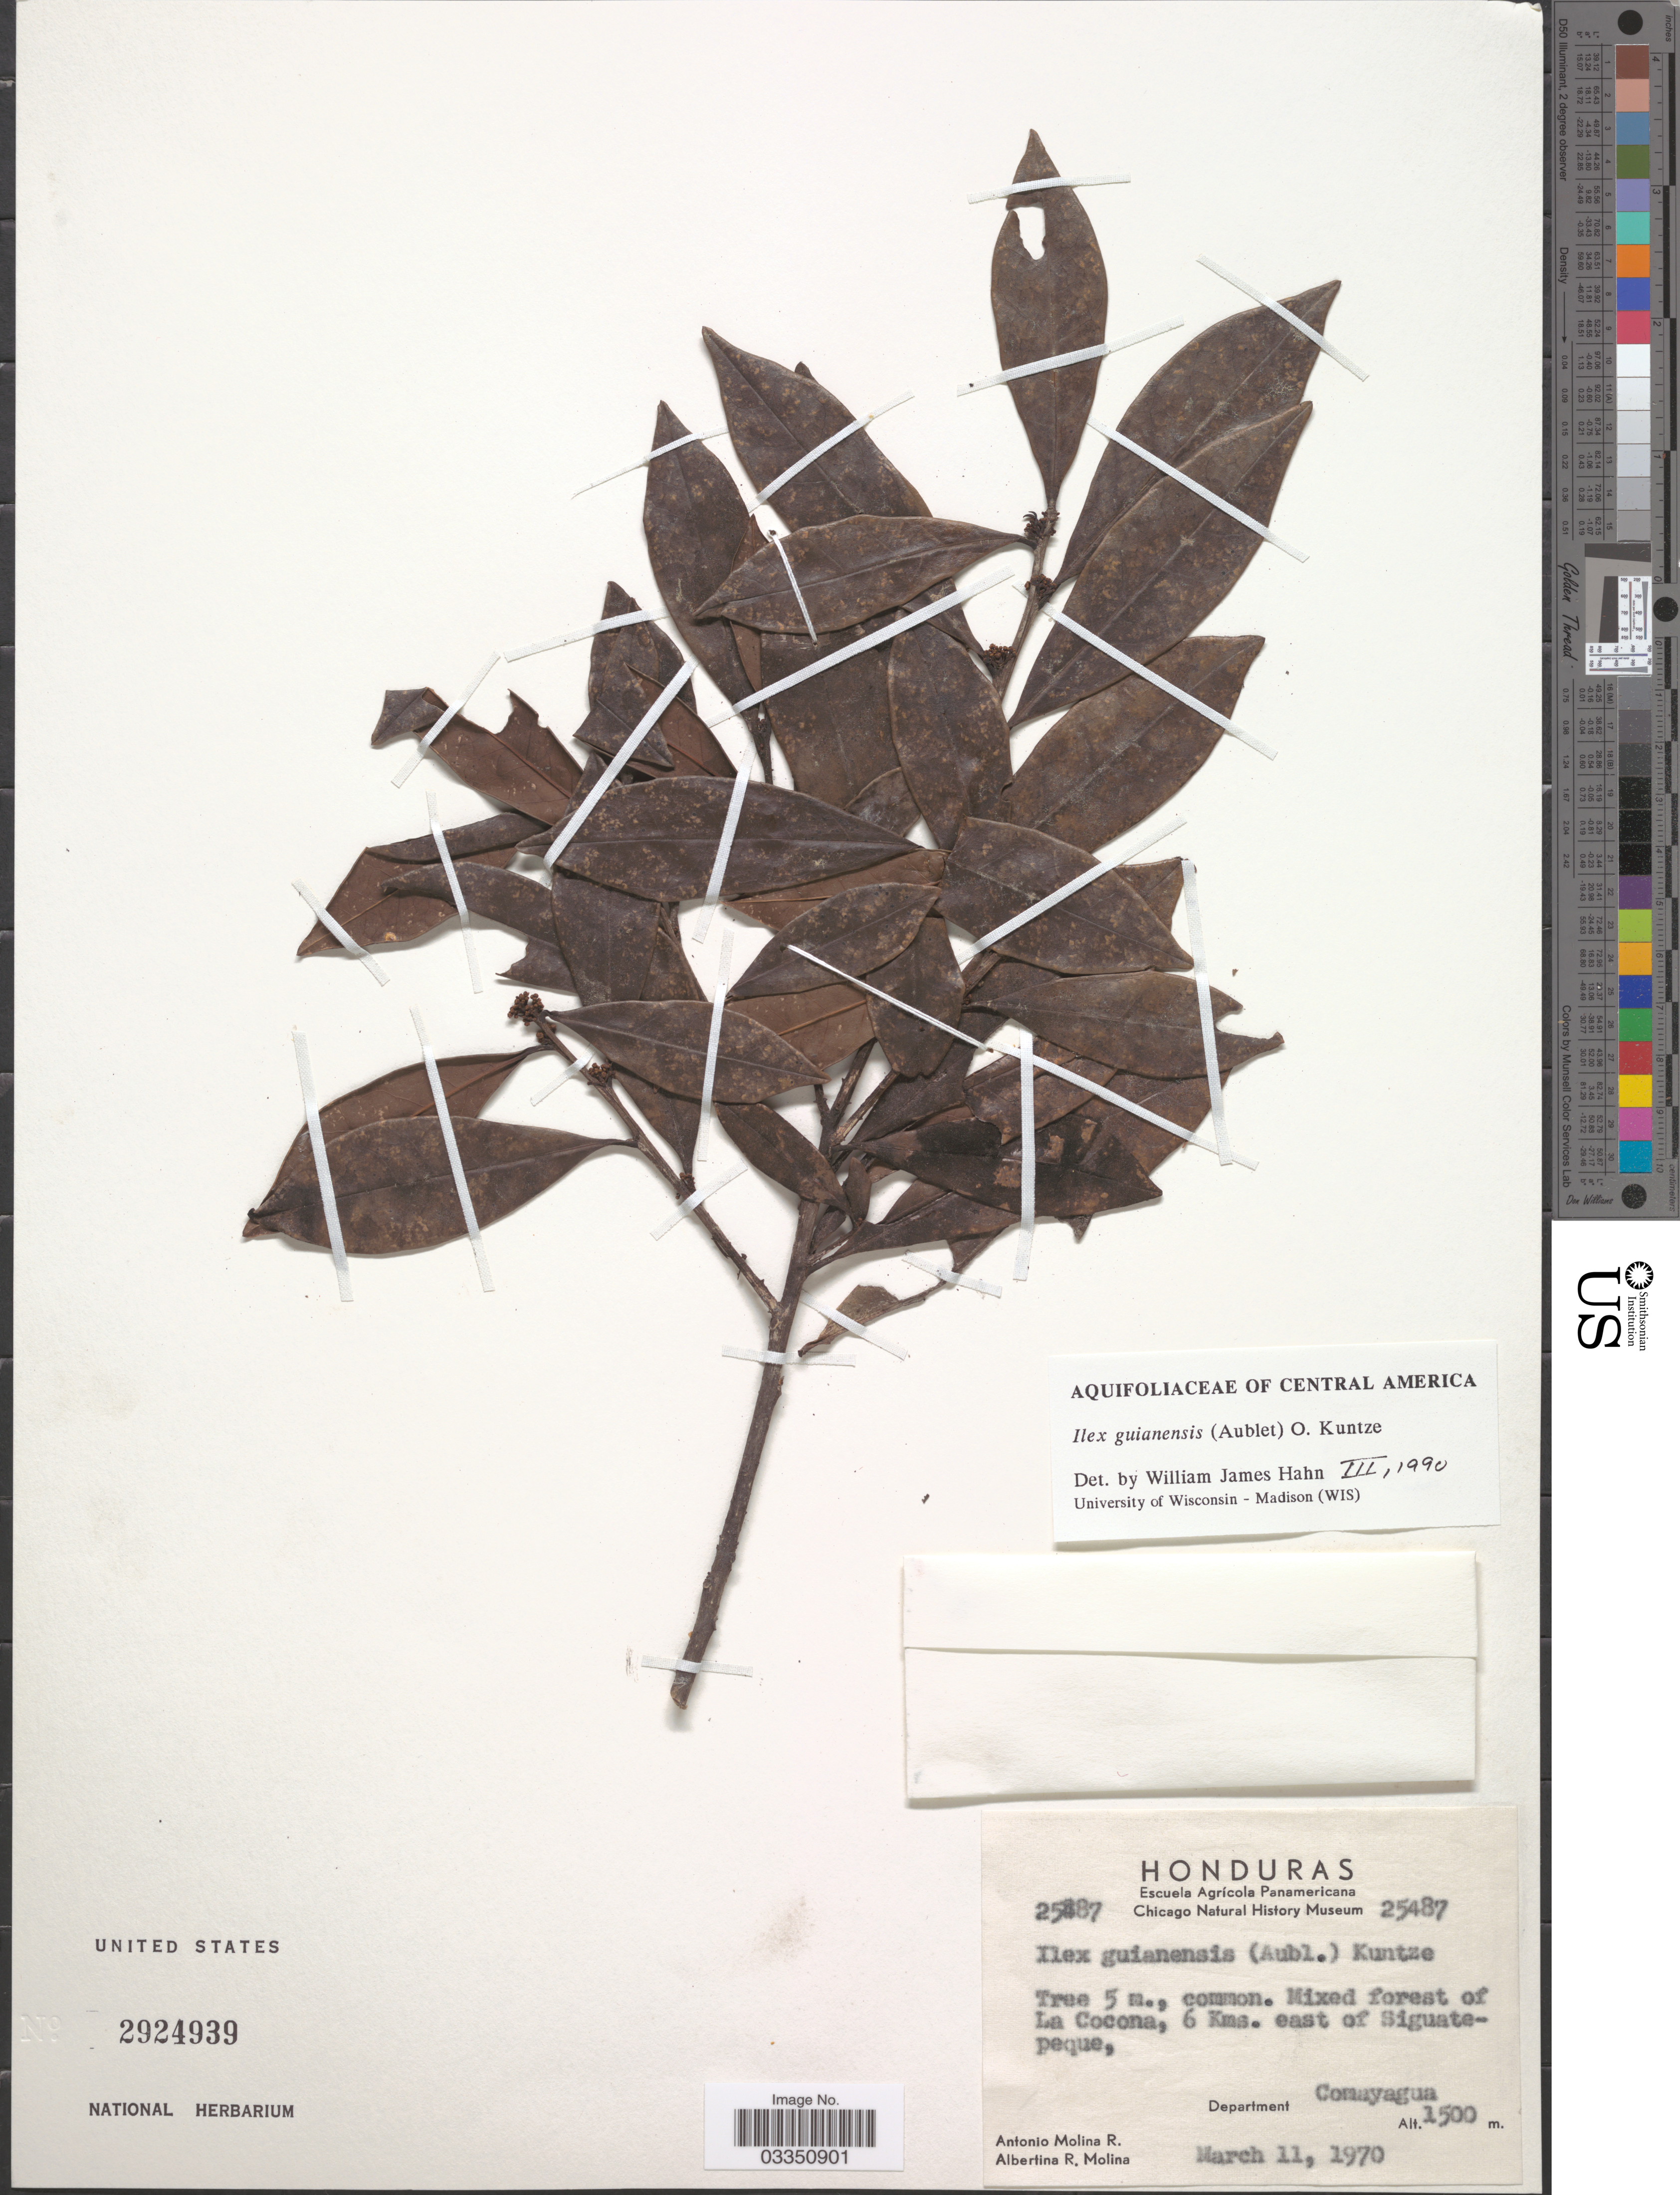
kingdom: Plantae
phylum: Tracheophyta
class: Magnoliopsida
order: Aquifoliales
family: Aquifoliaceae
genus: Ilex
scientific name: Ilex guianensis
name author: (Aubl.) Kuntze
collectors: A. Molina R. & A. R. Molina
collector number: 25487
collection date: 1970-03-11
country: Honduras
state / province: Comayagua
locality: Mixed forest of La Cocona, 6 Kms. east of Siguatepeque, Department of Comayagua.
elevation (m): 1500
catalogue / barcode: US 2924939